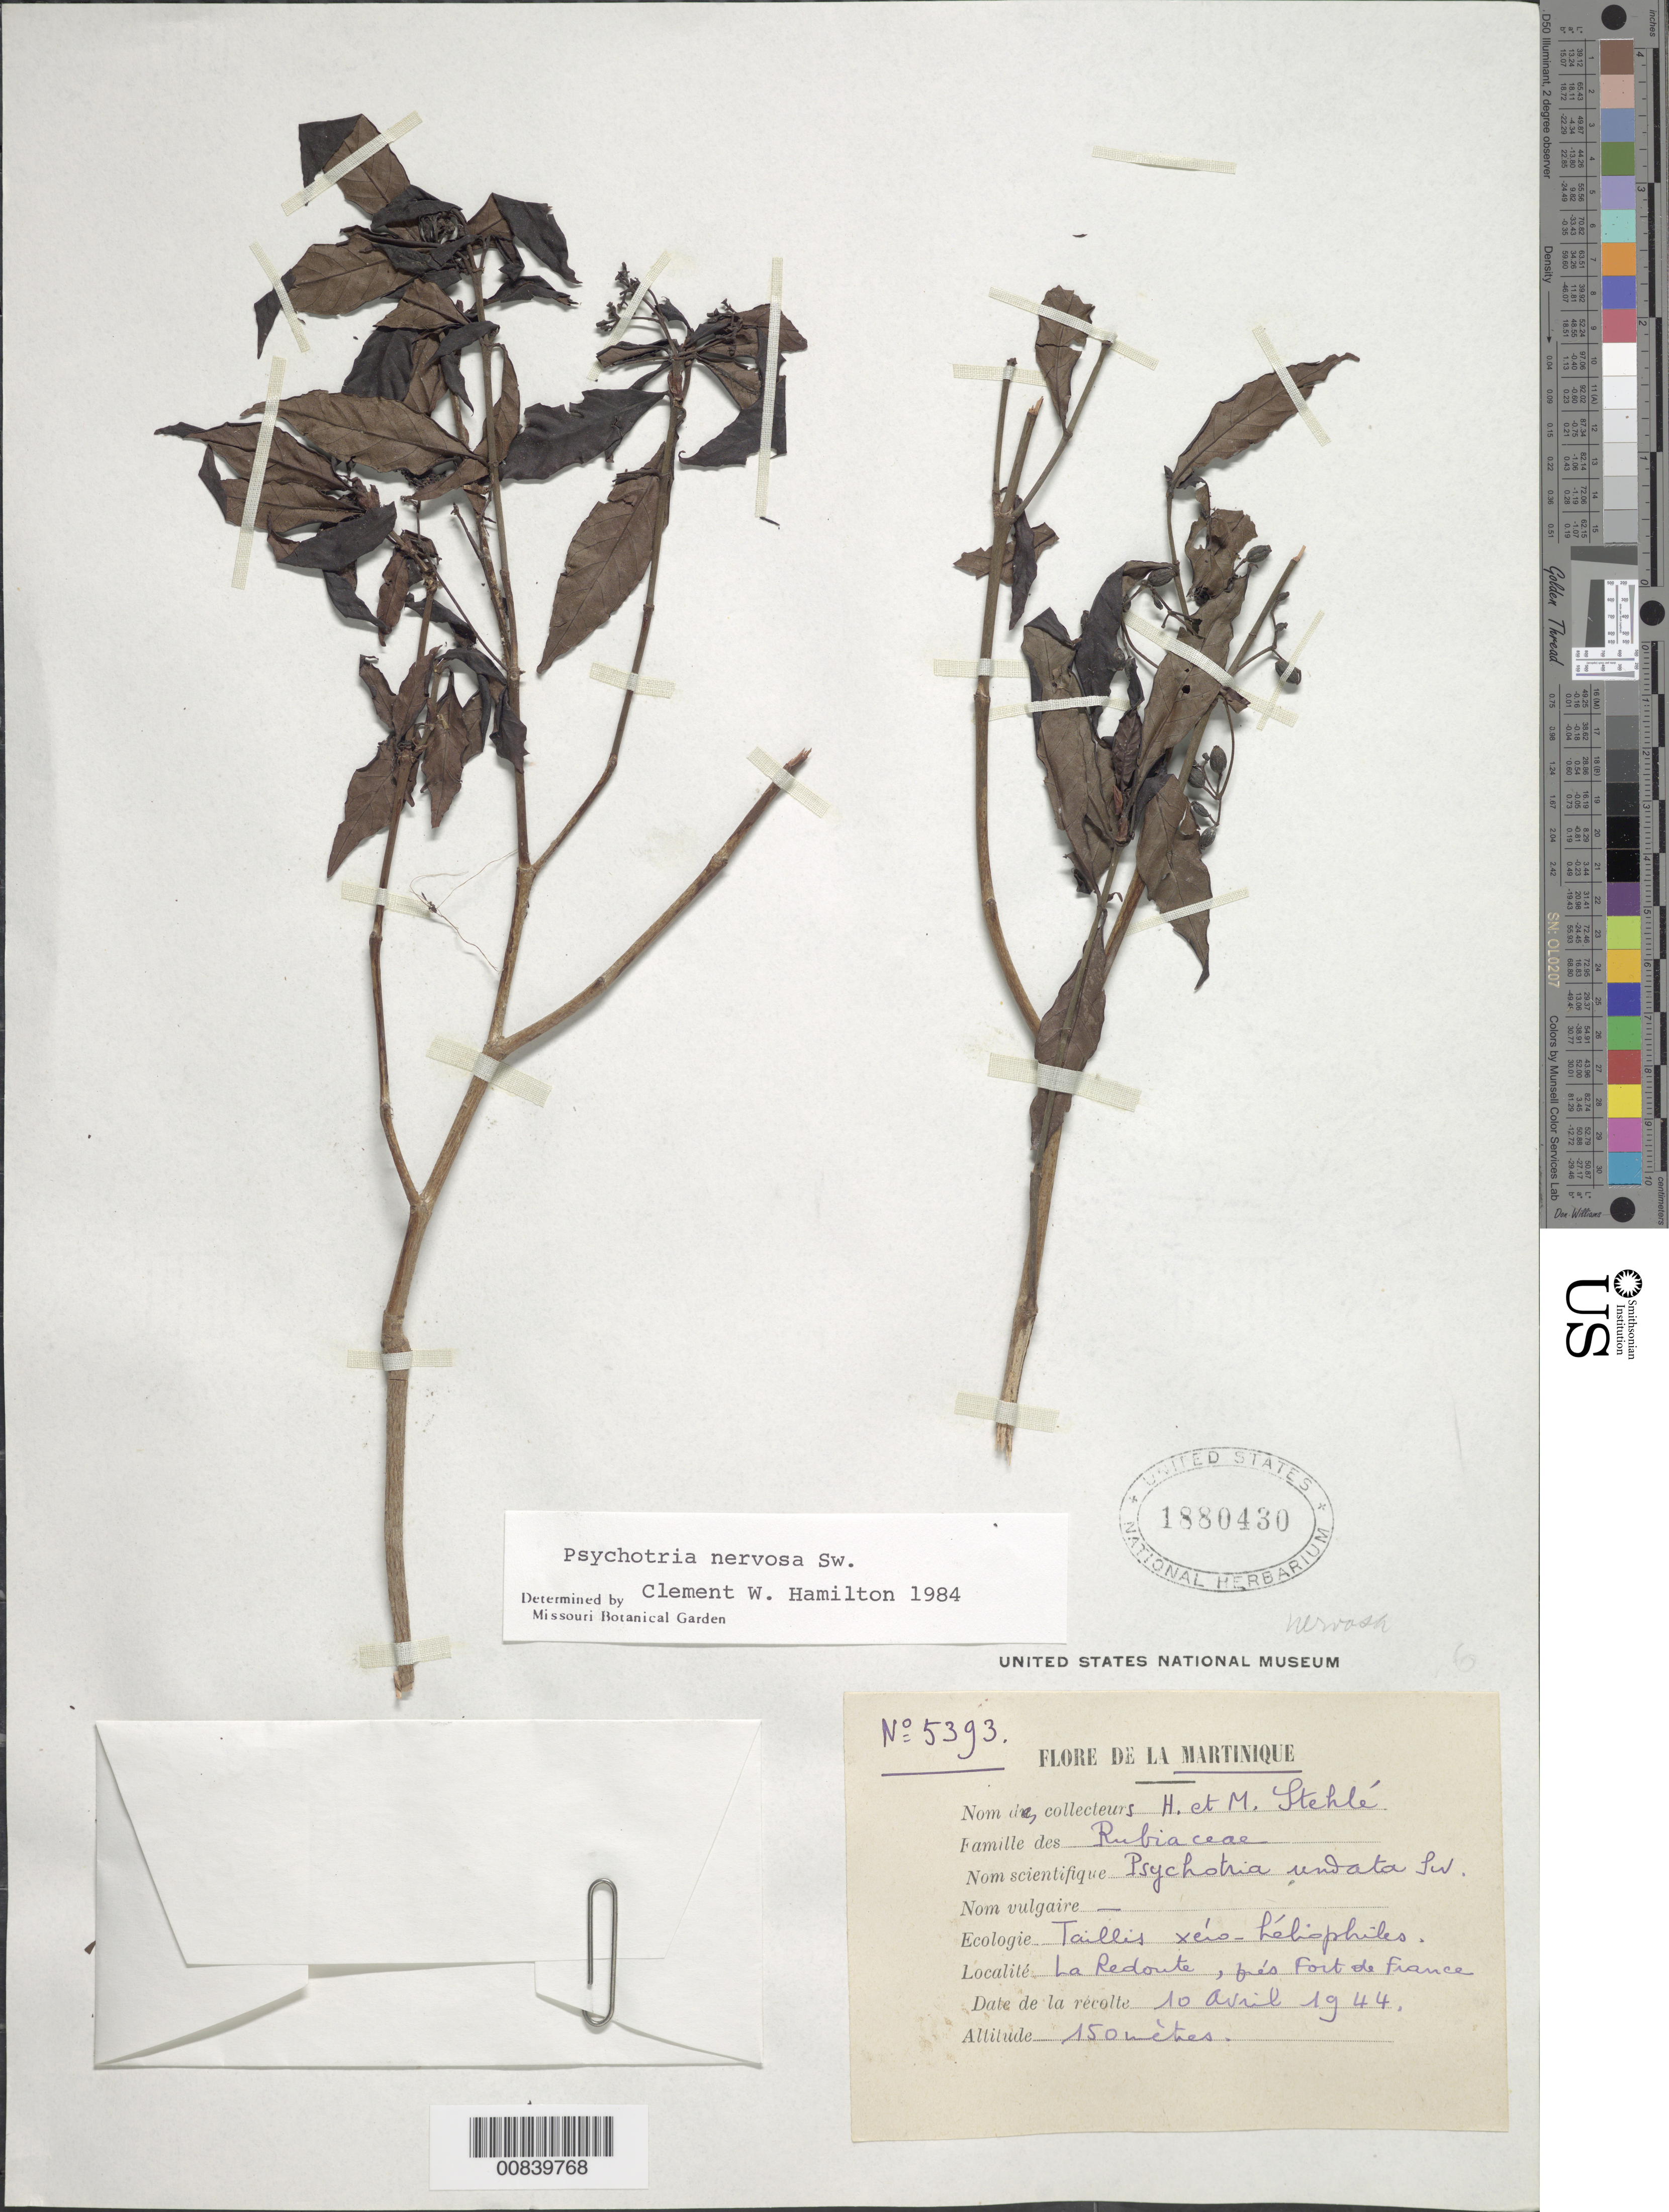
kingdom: Plantae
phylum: Tracheophyta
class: Magnoliopsida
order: Gentianales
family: Rubiaceae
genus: Psychotria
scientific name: Psychotria nervosa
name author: Sw.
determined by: Hamilton, C. W.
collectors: H. Stehlé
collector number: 5393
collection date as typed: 10 Apr 1944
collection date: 1944-04-10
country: Martinique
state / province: Fort-de-France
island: Martinique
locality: La Redoute, prés Fort de France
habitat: Taillis x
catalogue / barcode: US 1880430